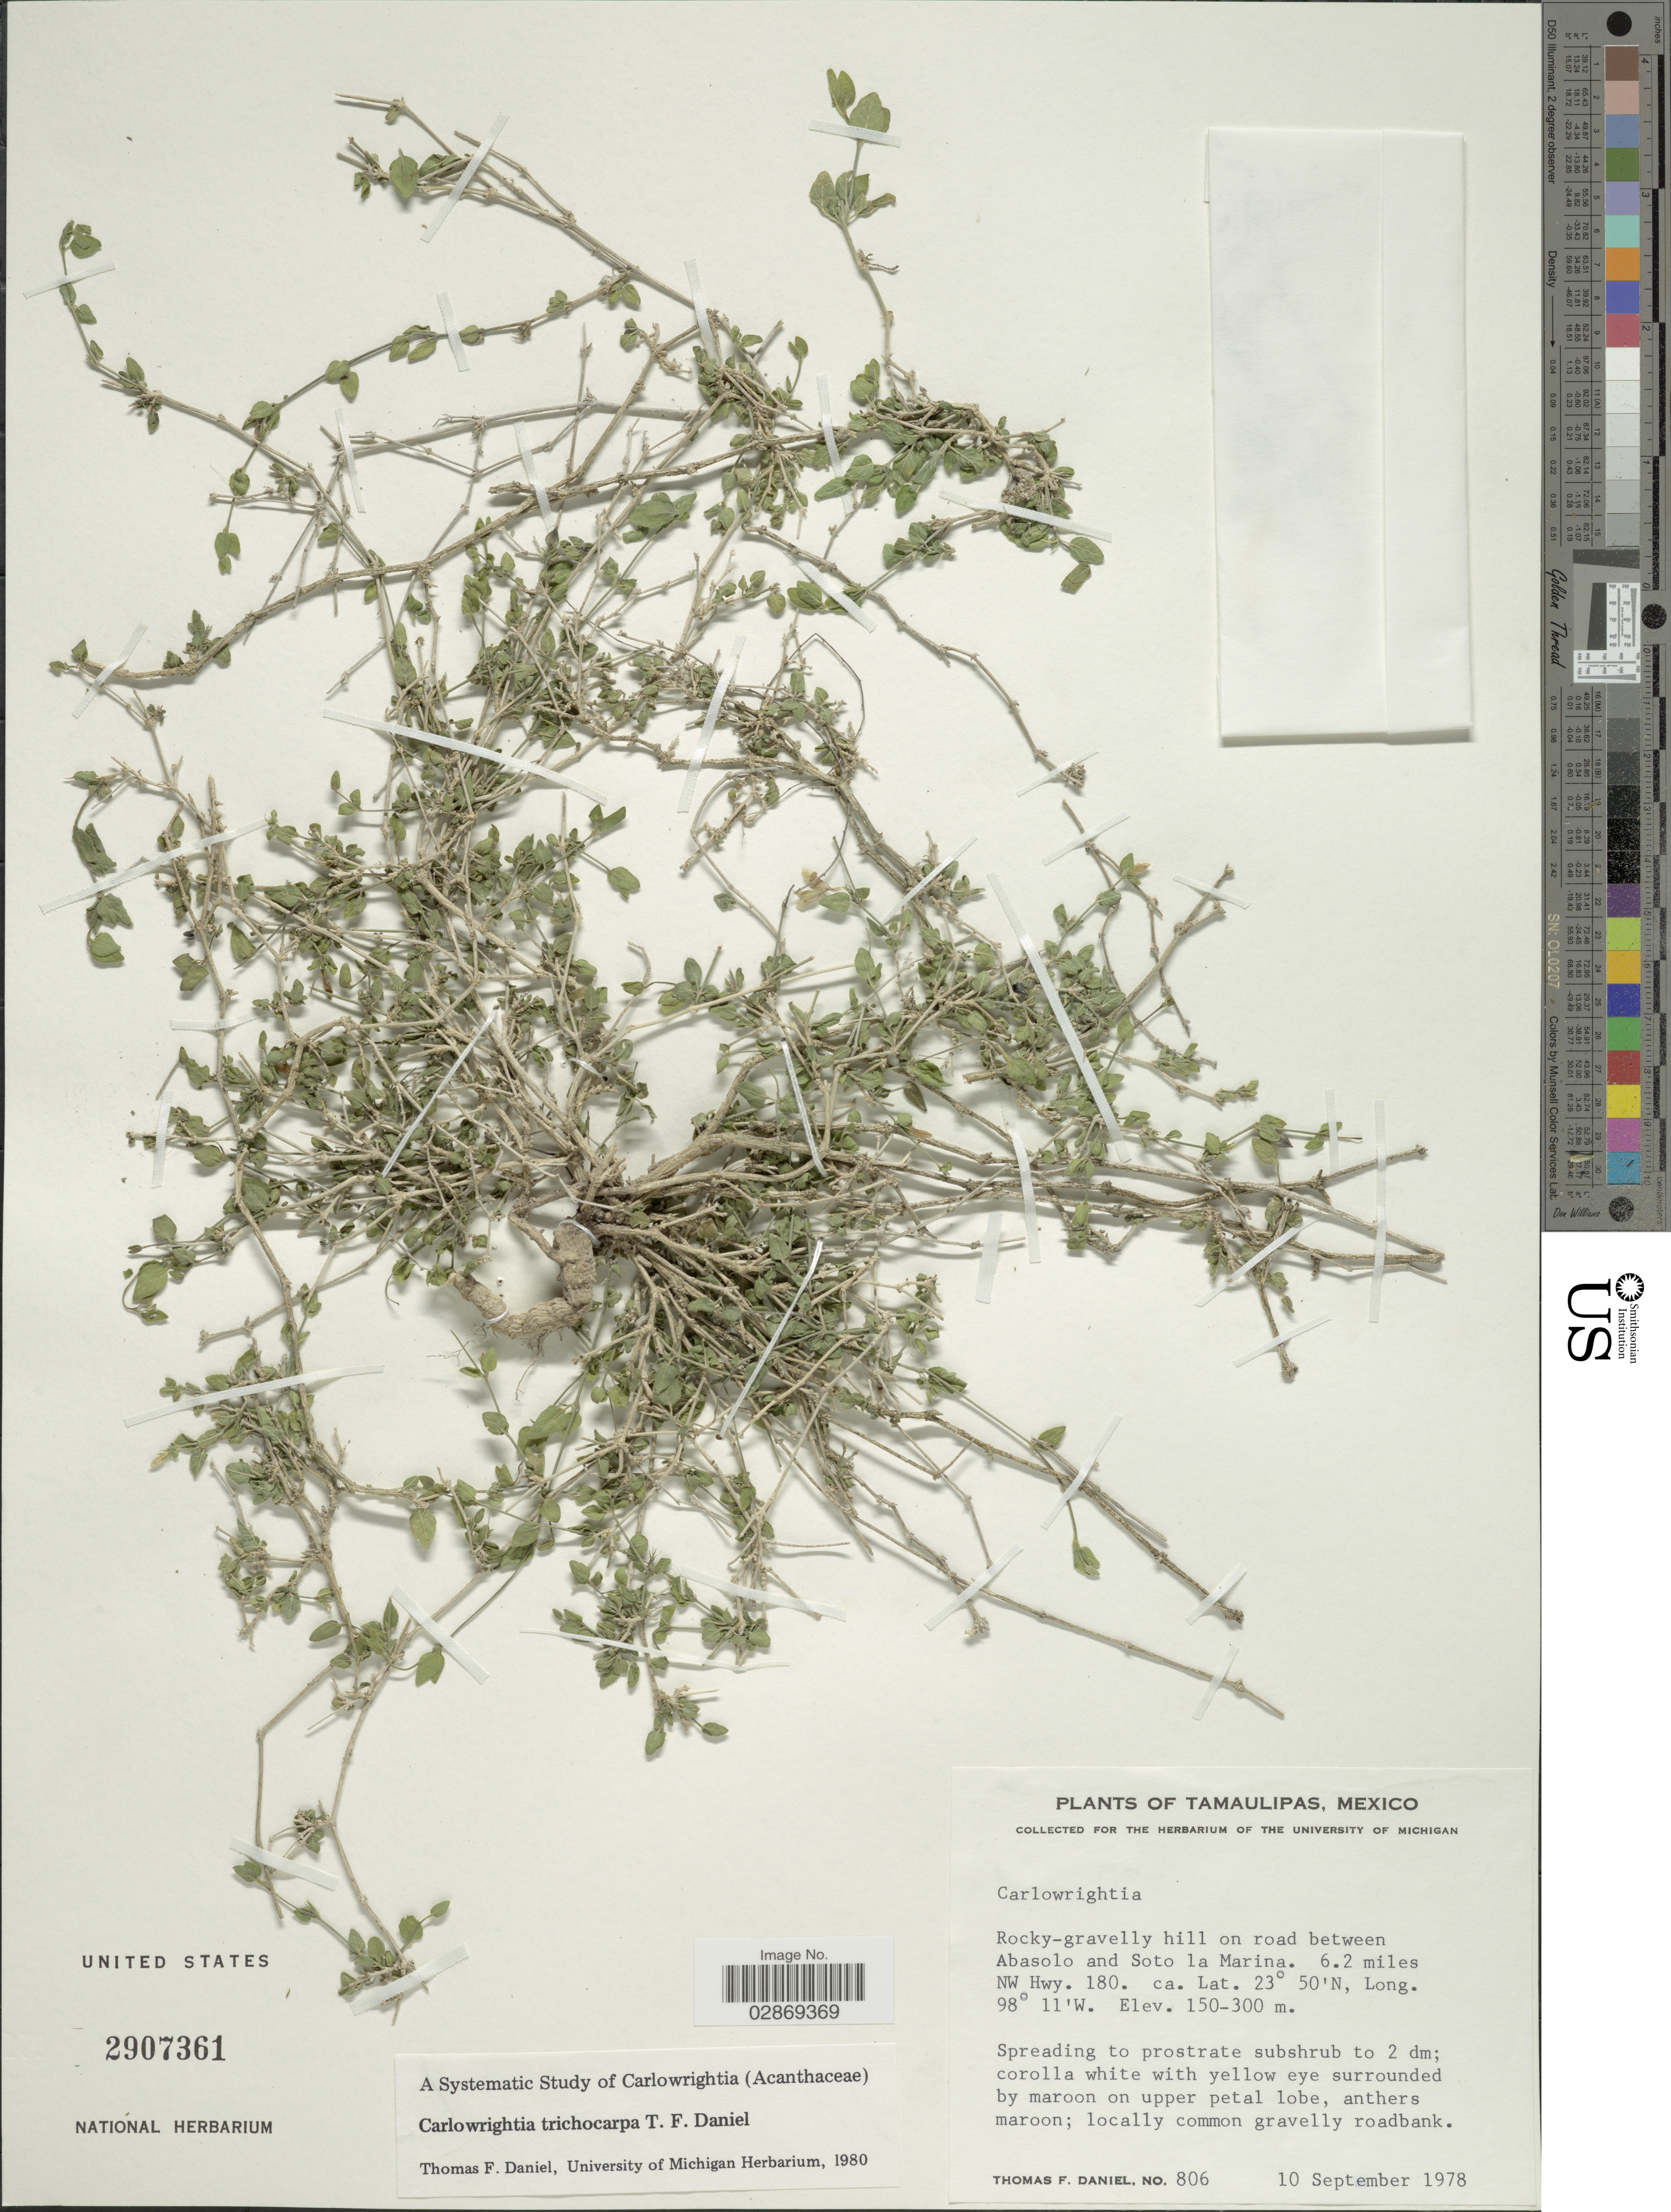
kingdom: Plantae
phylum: Tracheophyta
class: Magnoliopsida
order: Lamiales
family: Acanthaceae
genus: Carlowrightia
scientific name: Carlowrightia trichocarpa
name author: T.F. Daniel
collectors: T. F. Daniel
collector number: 806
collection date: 1978-09-10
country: Mexico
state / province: Tamaulipas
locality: Rocky-gravelly hill on road between Abasolo and Soto la Marina, 6.2 miles NW Hwy. 180.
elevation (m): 150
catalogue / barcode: US 2907361